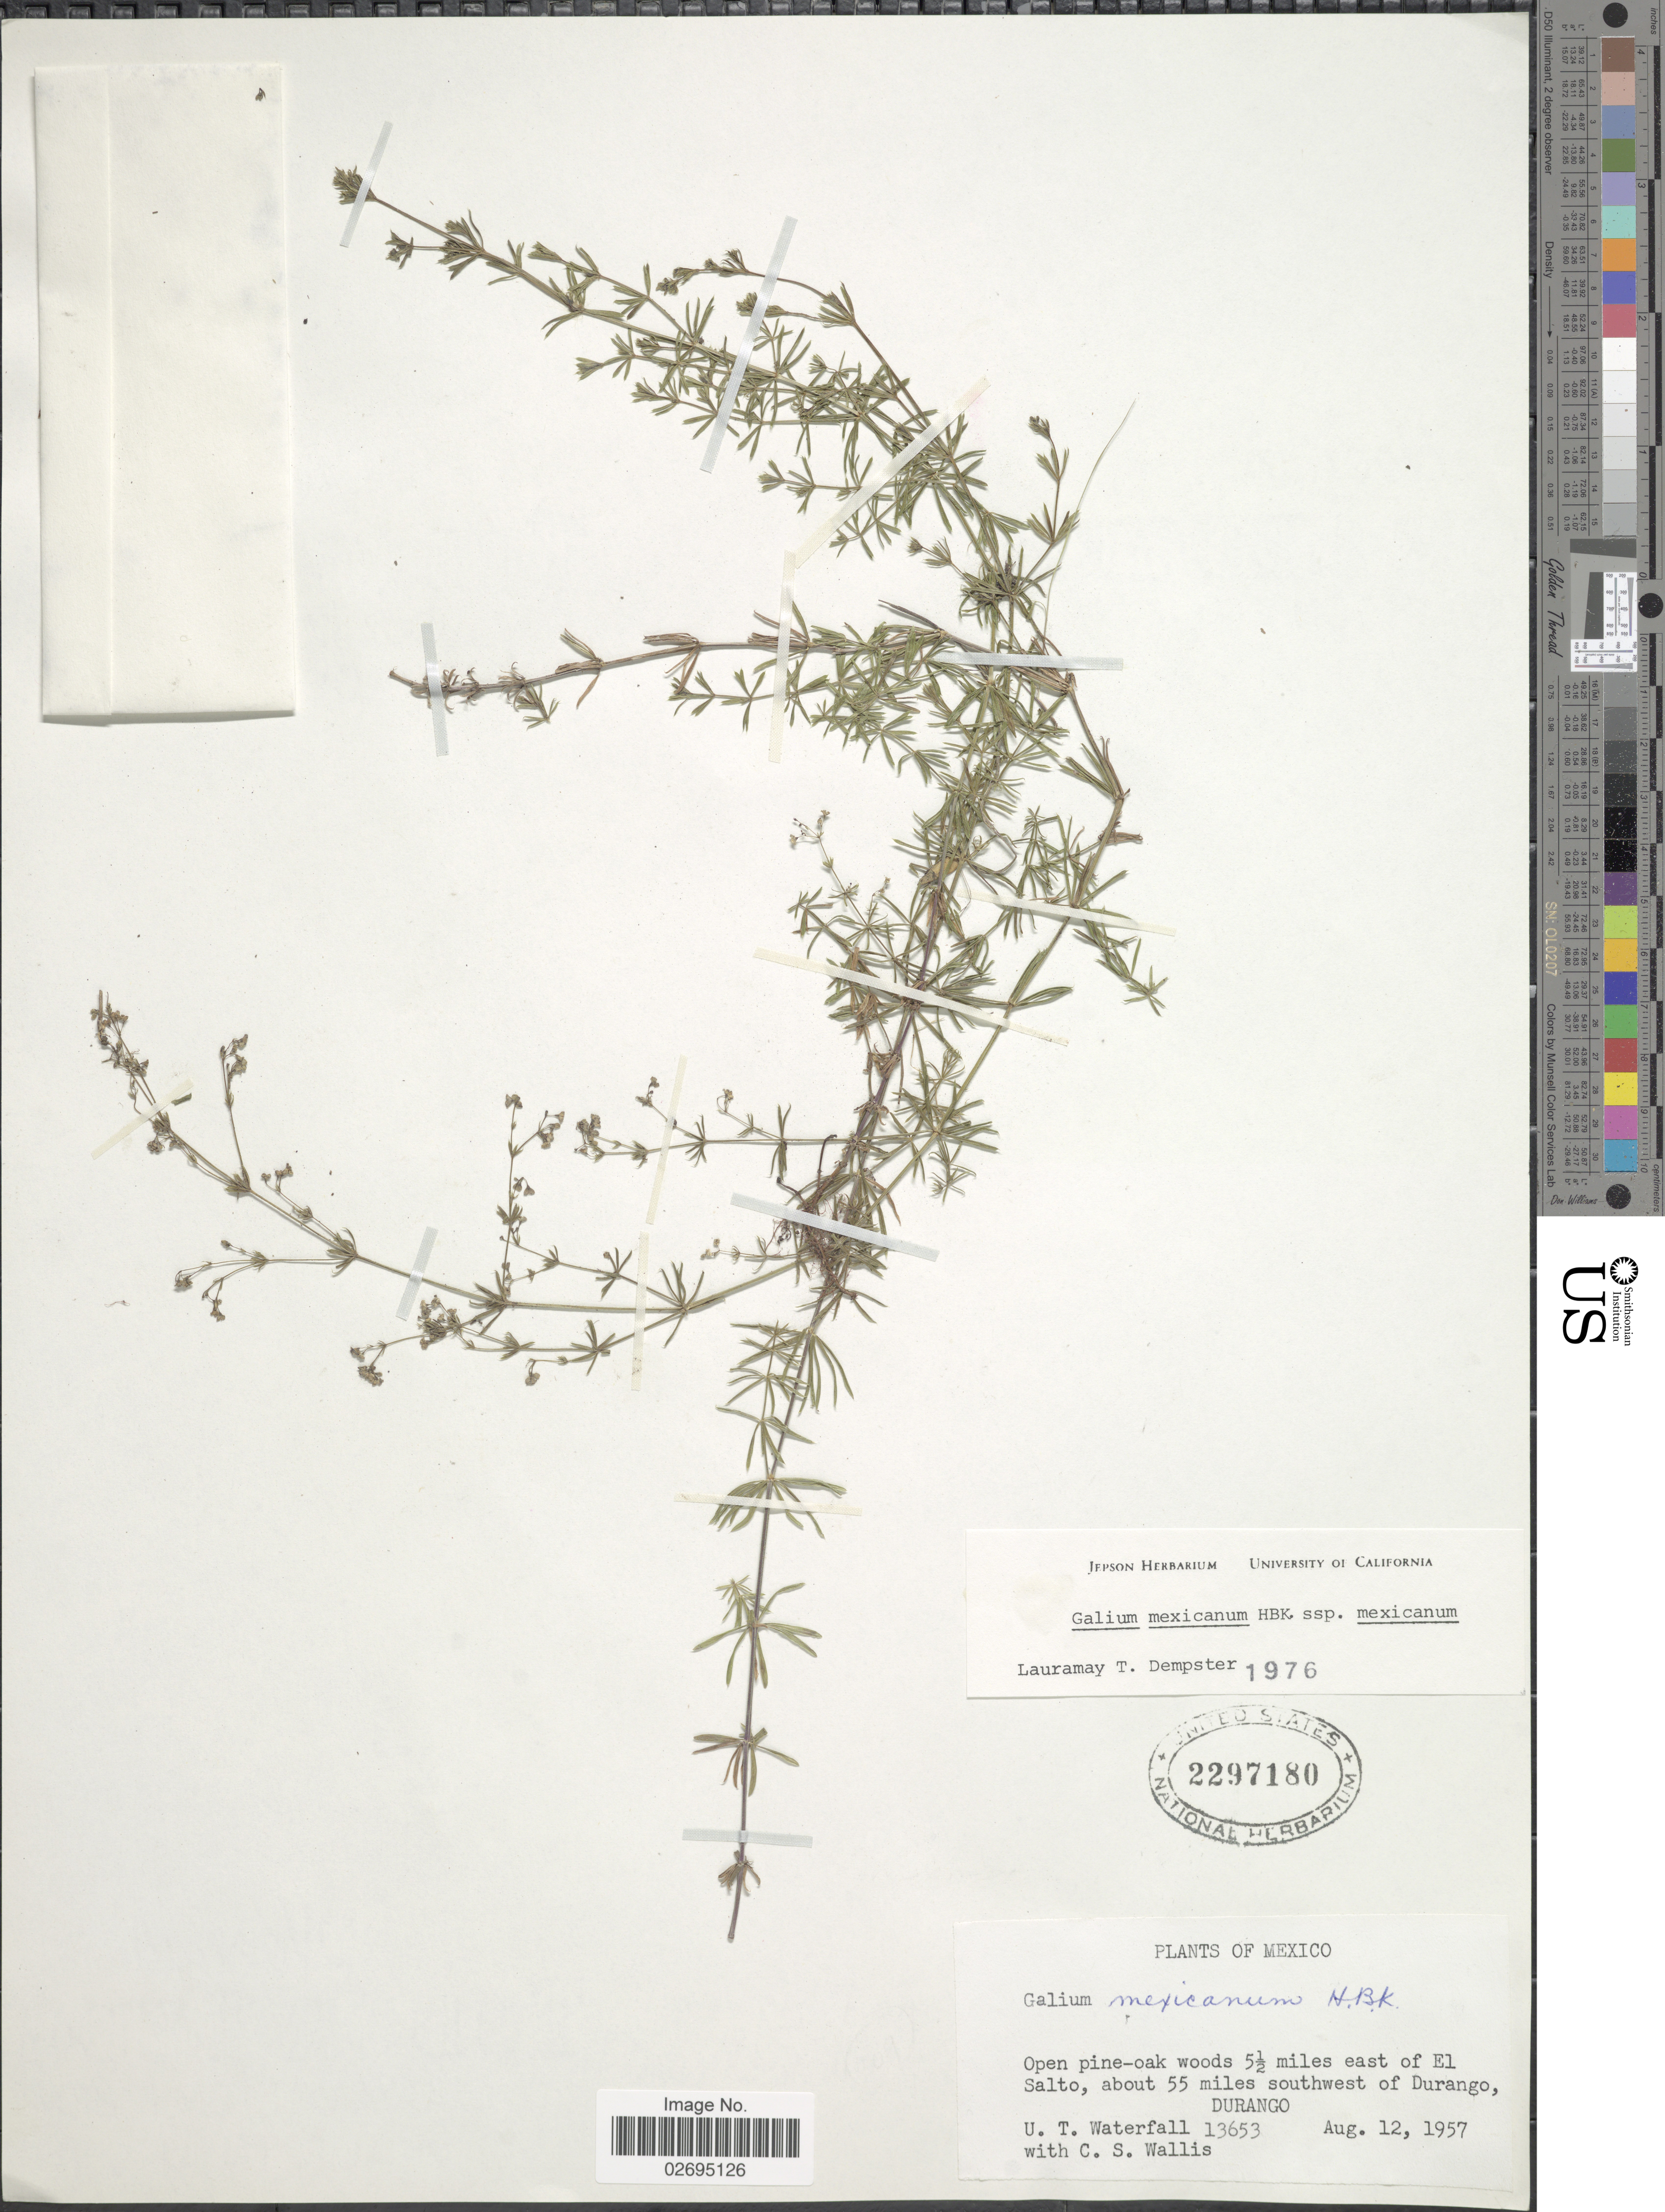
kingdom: Plantae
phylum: Tracheophyta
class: Magnoliopsida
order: Gentianales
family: Rubiaceae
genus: Galium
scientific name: Galium mexicanum subsp. mexicanum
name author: Kunth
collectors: U. T. Waterfall & C. S. Wallis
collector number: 13653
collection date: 1957-08-12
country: Mexico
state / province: Durango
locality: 5½ miles east of El Salto, about 55 miles southwest of Durango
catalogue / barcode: US 2297180